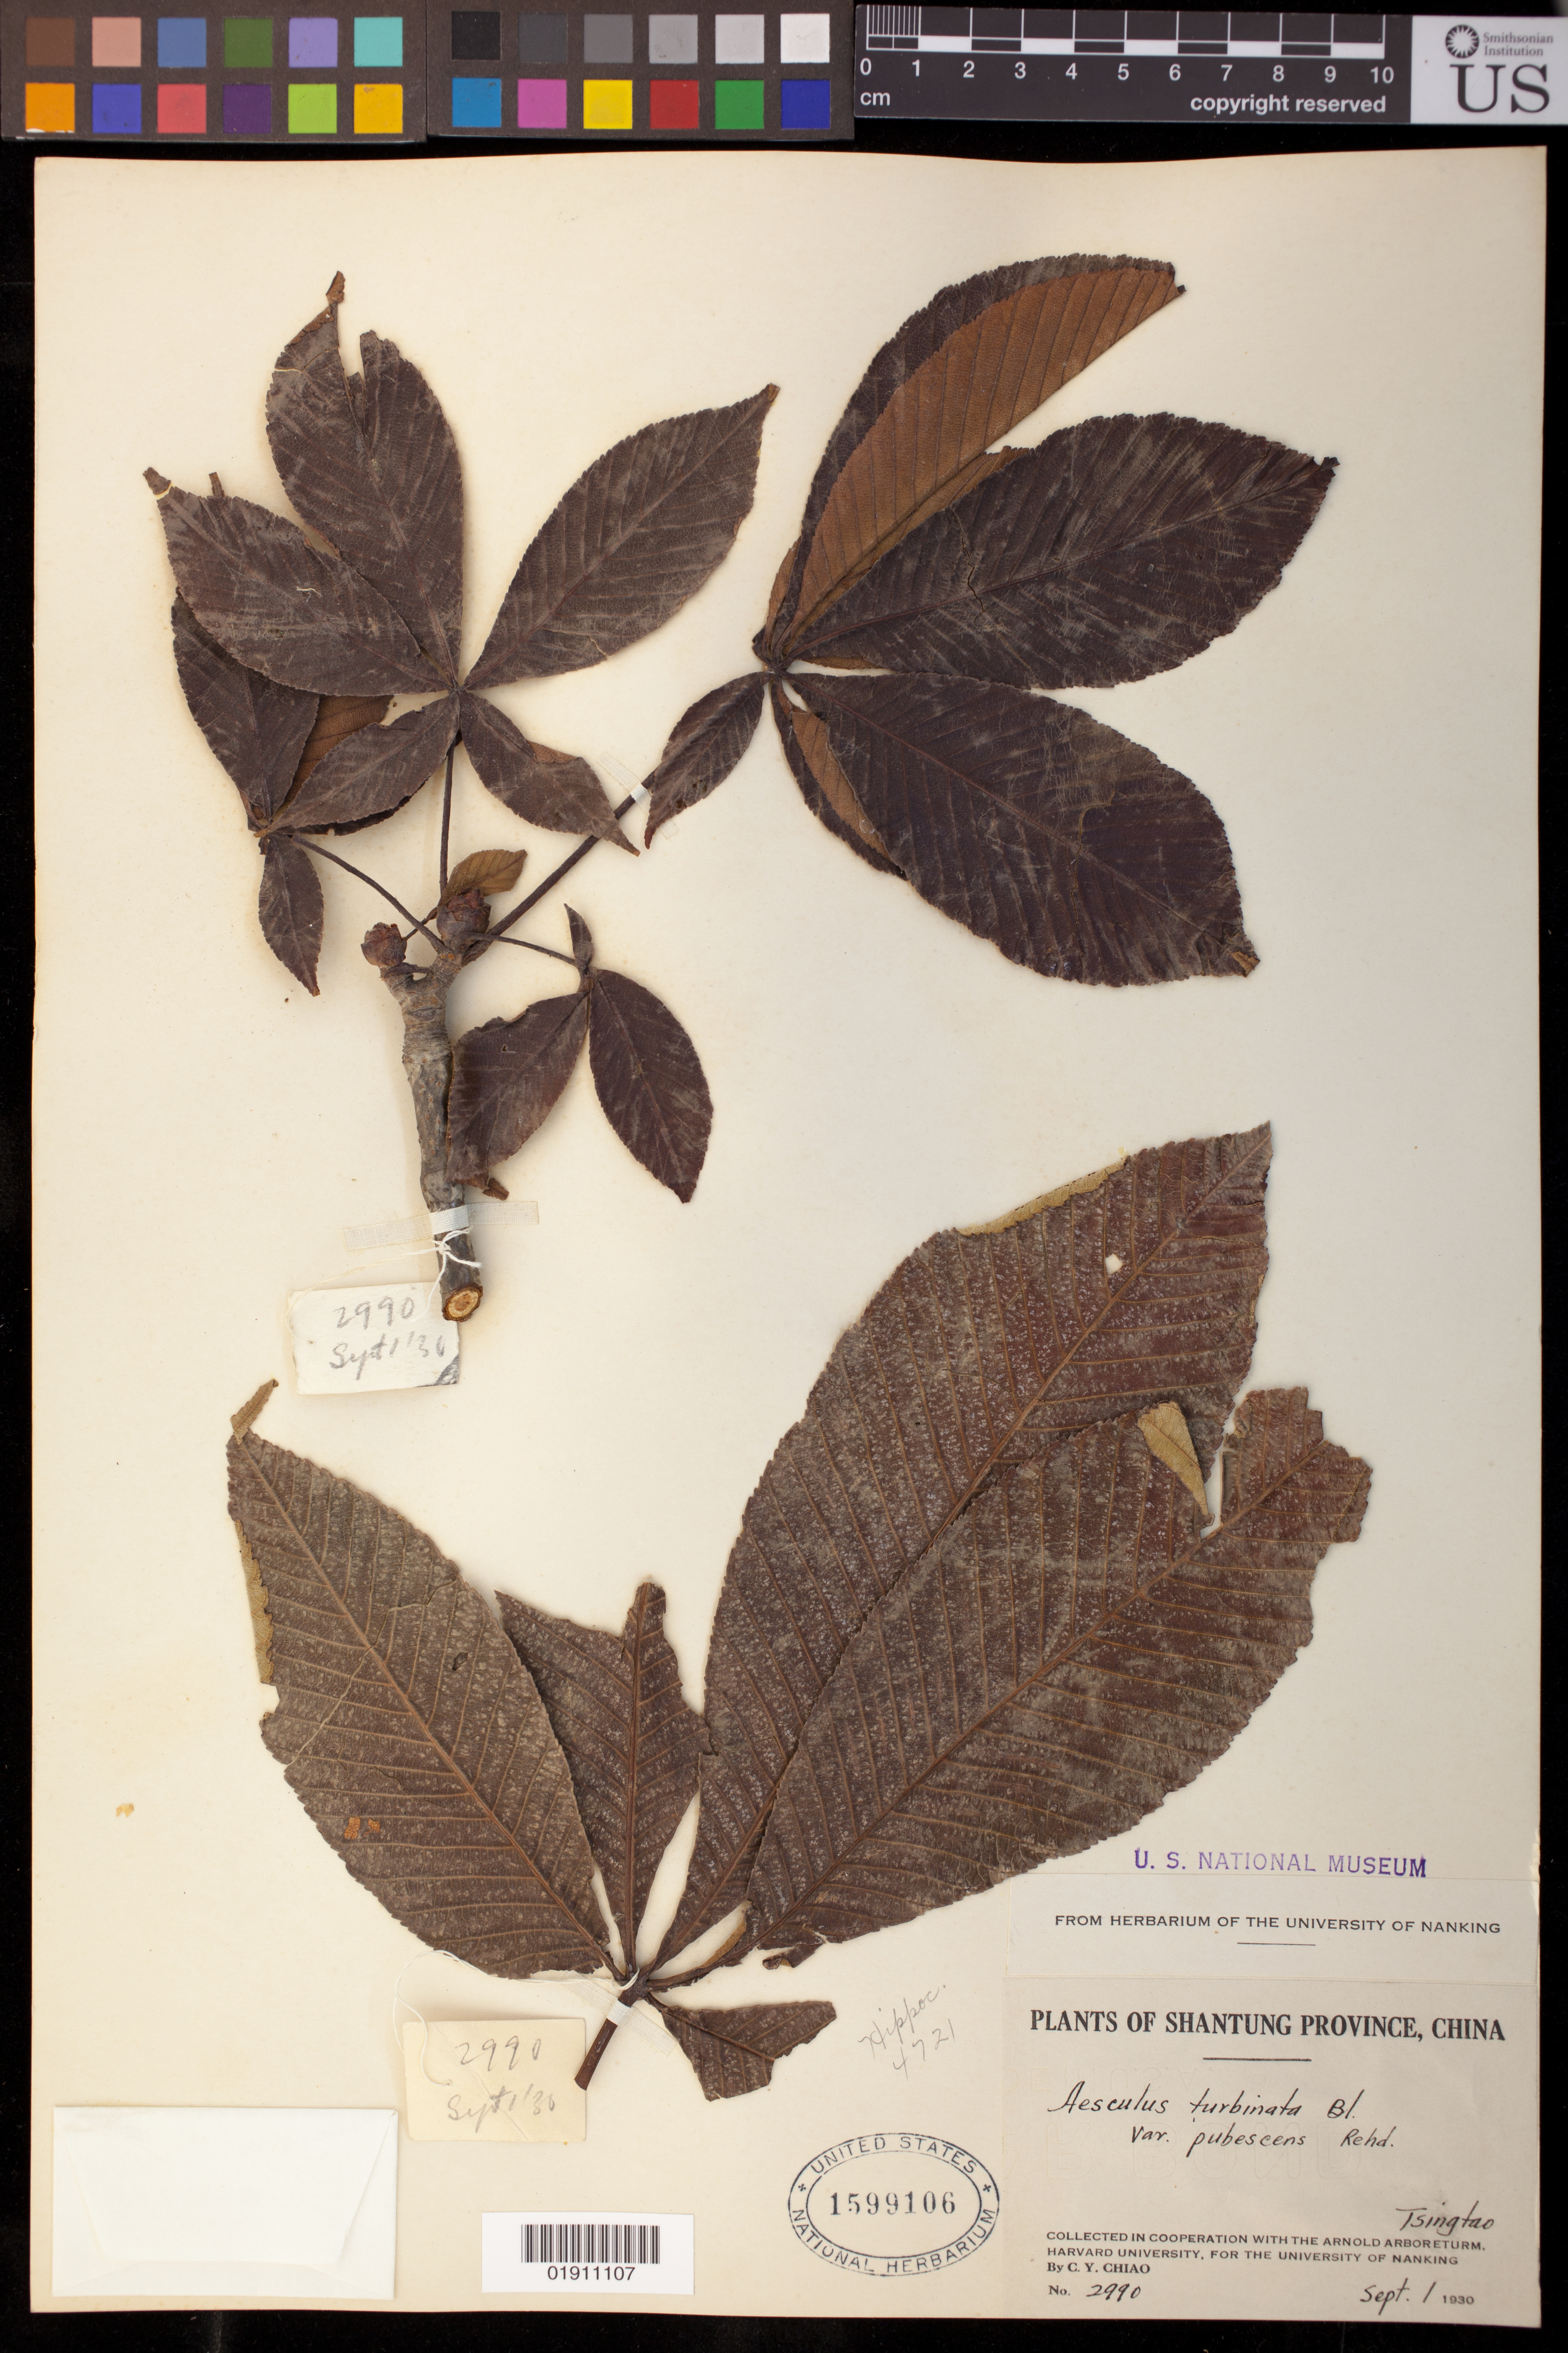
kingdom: Plantae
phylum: Tracheophyta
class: Magnoliopsida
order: Sapindales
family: Sapindaceae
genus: Aesculus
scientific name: Aesculus turbinata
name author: Blume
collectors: C. Y. Chiao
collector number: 2990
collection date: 1930-09-01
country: China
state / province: Shandong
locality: Tsingtao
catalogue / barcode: US 1599106